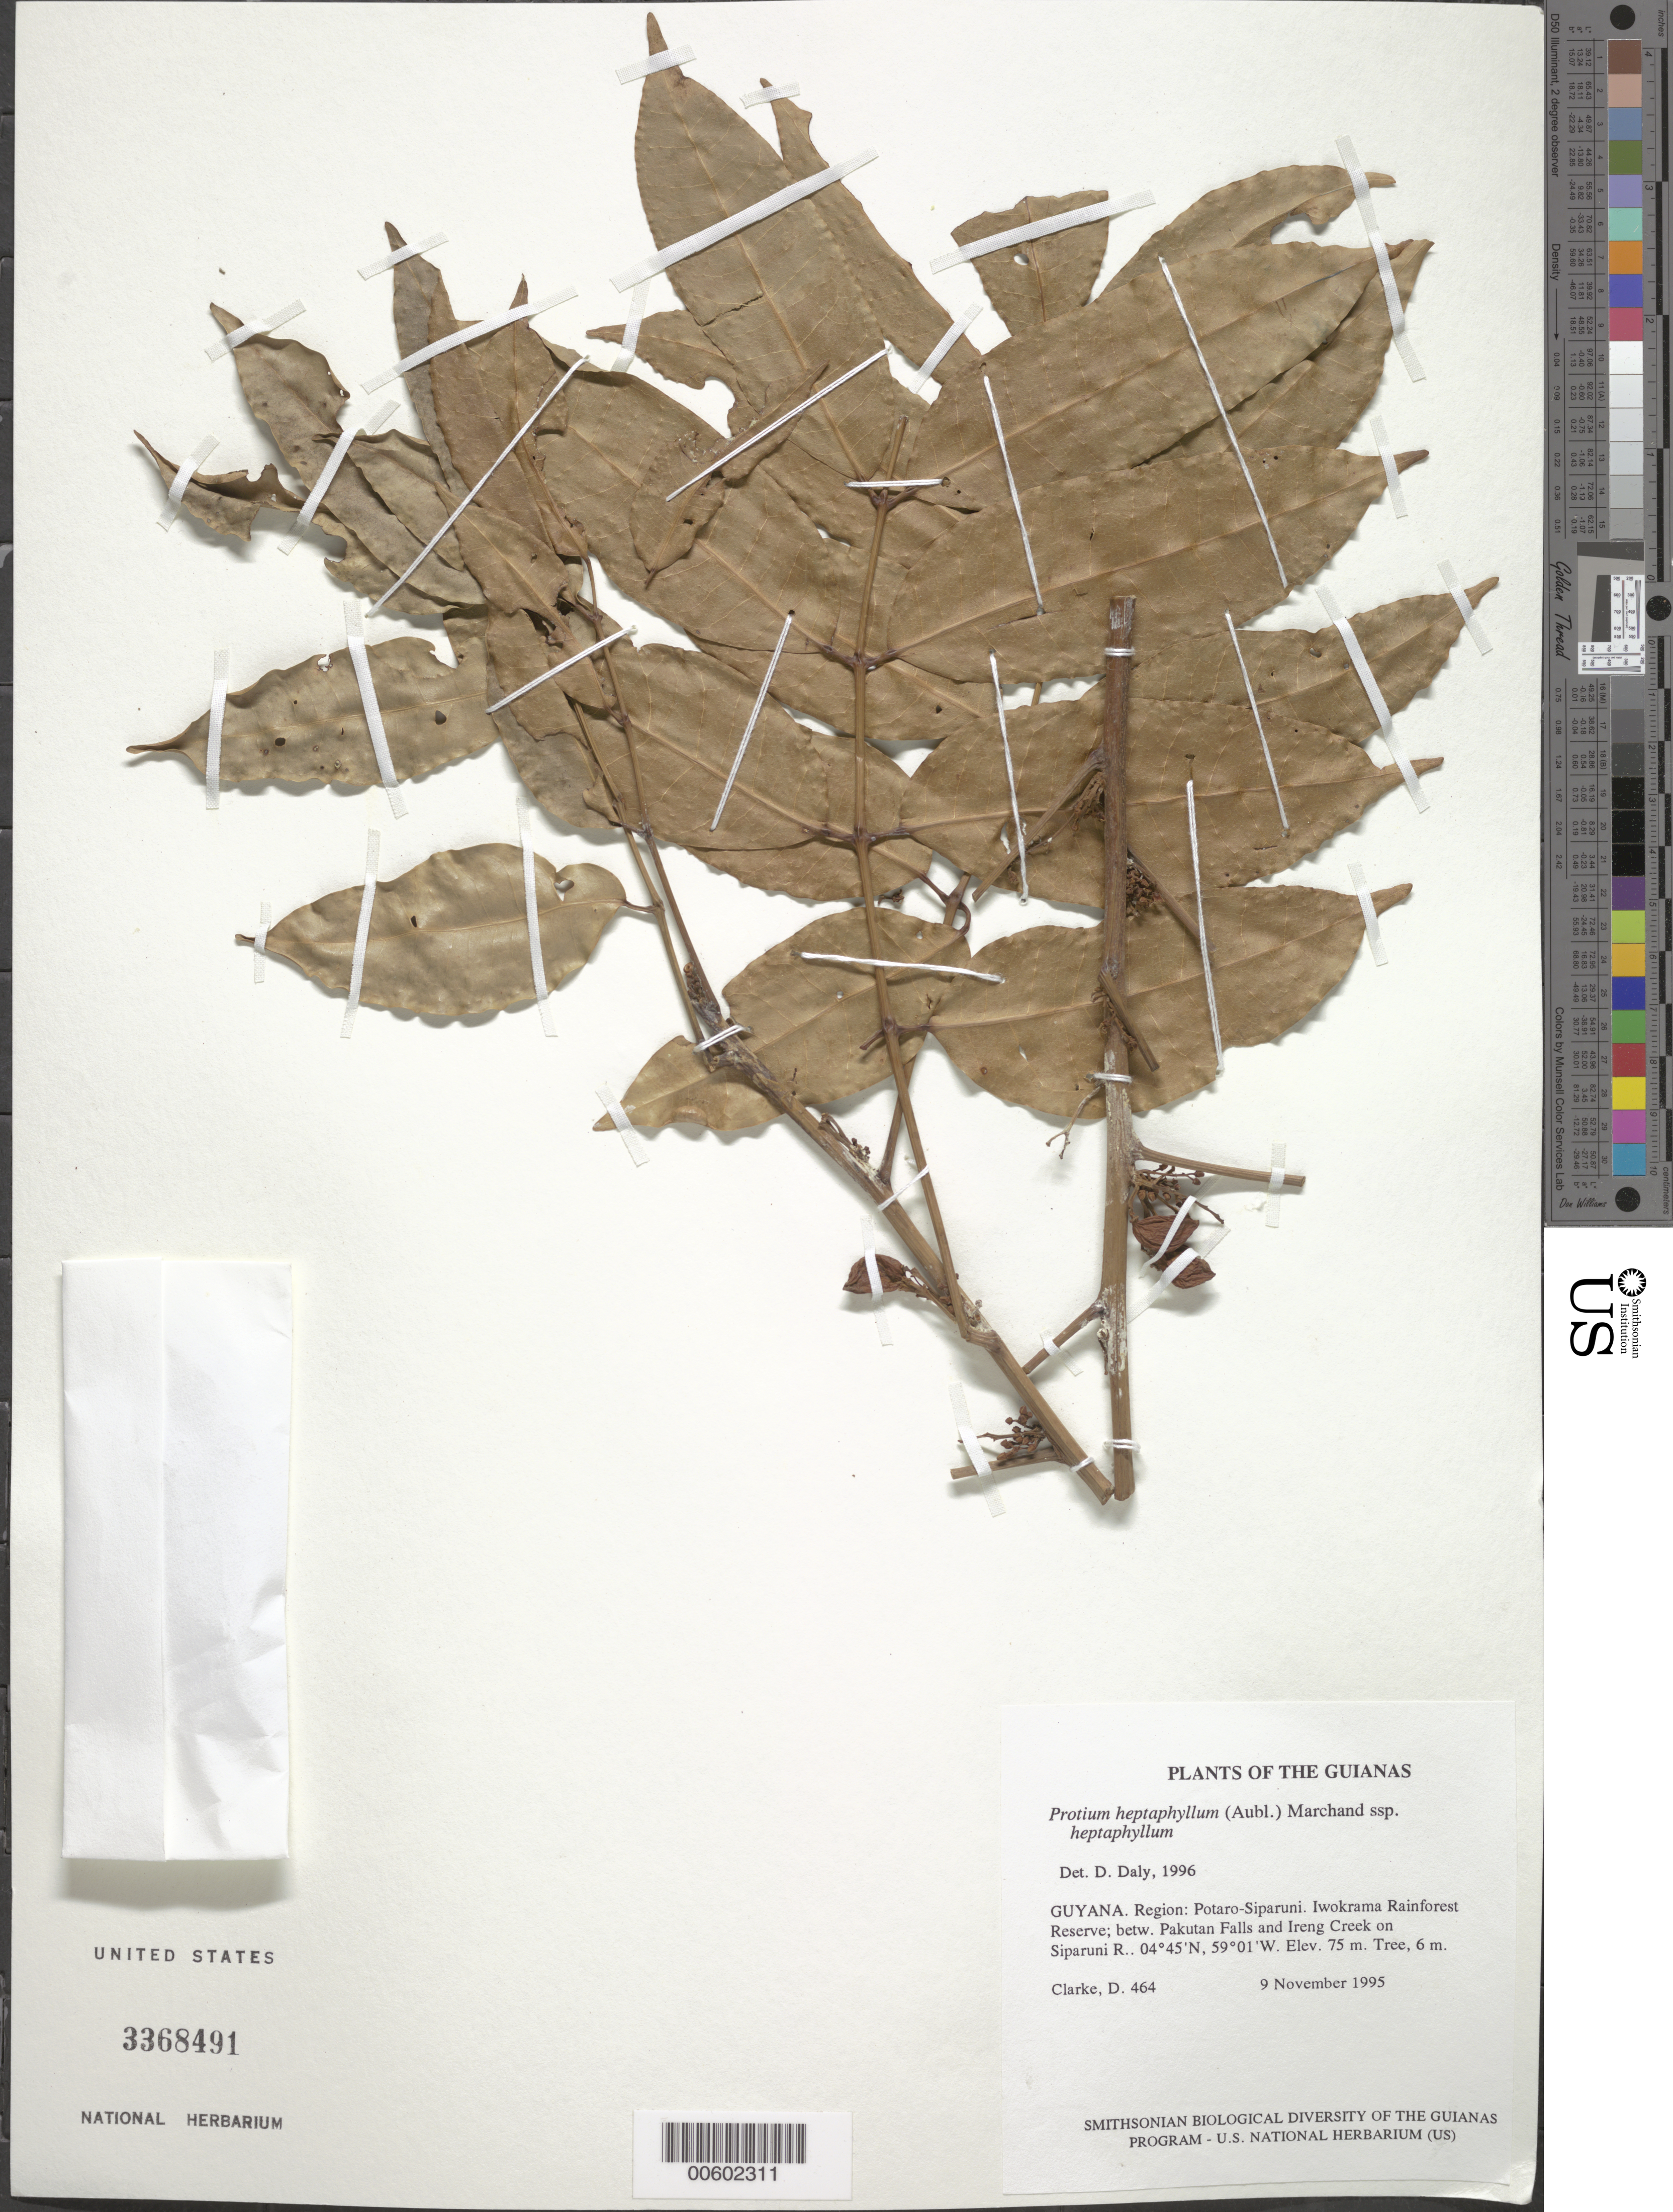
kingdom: Plantae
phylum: Tracheophyta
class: Magnoliopsida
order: Sapindales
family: Burseraceae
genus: Protium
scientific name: Protium heptaphyllum subsp. heptaphyllum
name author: (Aubl.) Marchand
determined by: Daly, D. C.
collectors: H. D. Clarke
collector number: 464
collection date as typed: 9 November 1995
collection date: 1995-11-09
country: Guyana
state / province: Potaro-Siparuni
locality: Iwokrama Rainforest Reserve; betw. Pakutau Falls and Ireng Creek on Siparuni R.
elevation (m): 75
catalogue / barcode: US 3368491